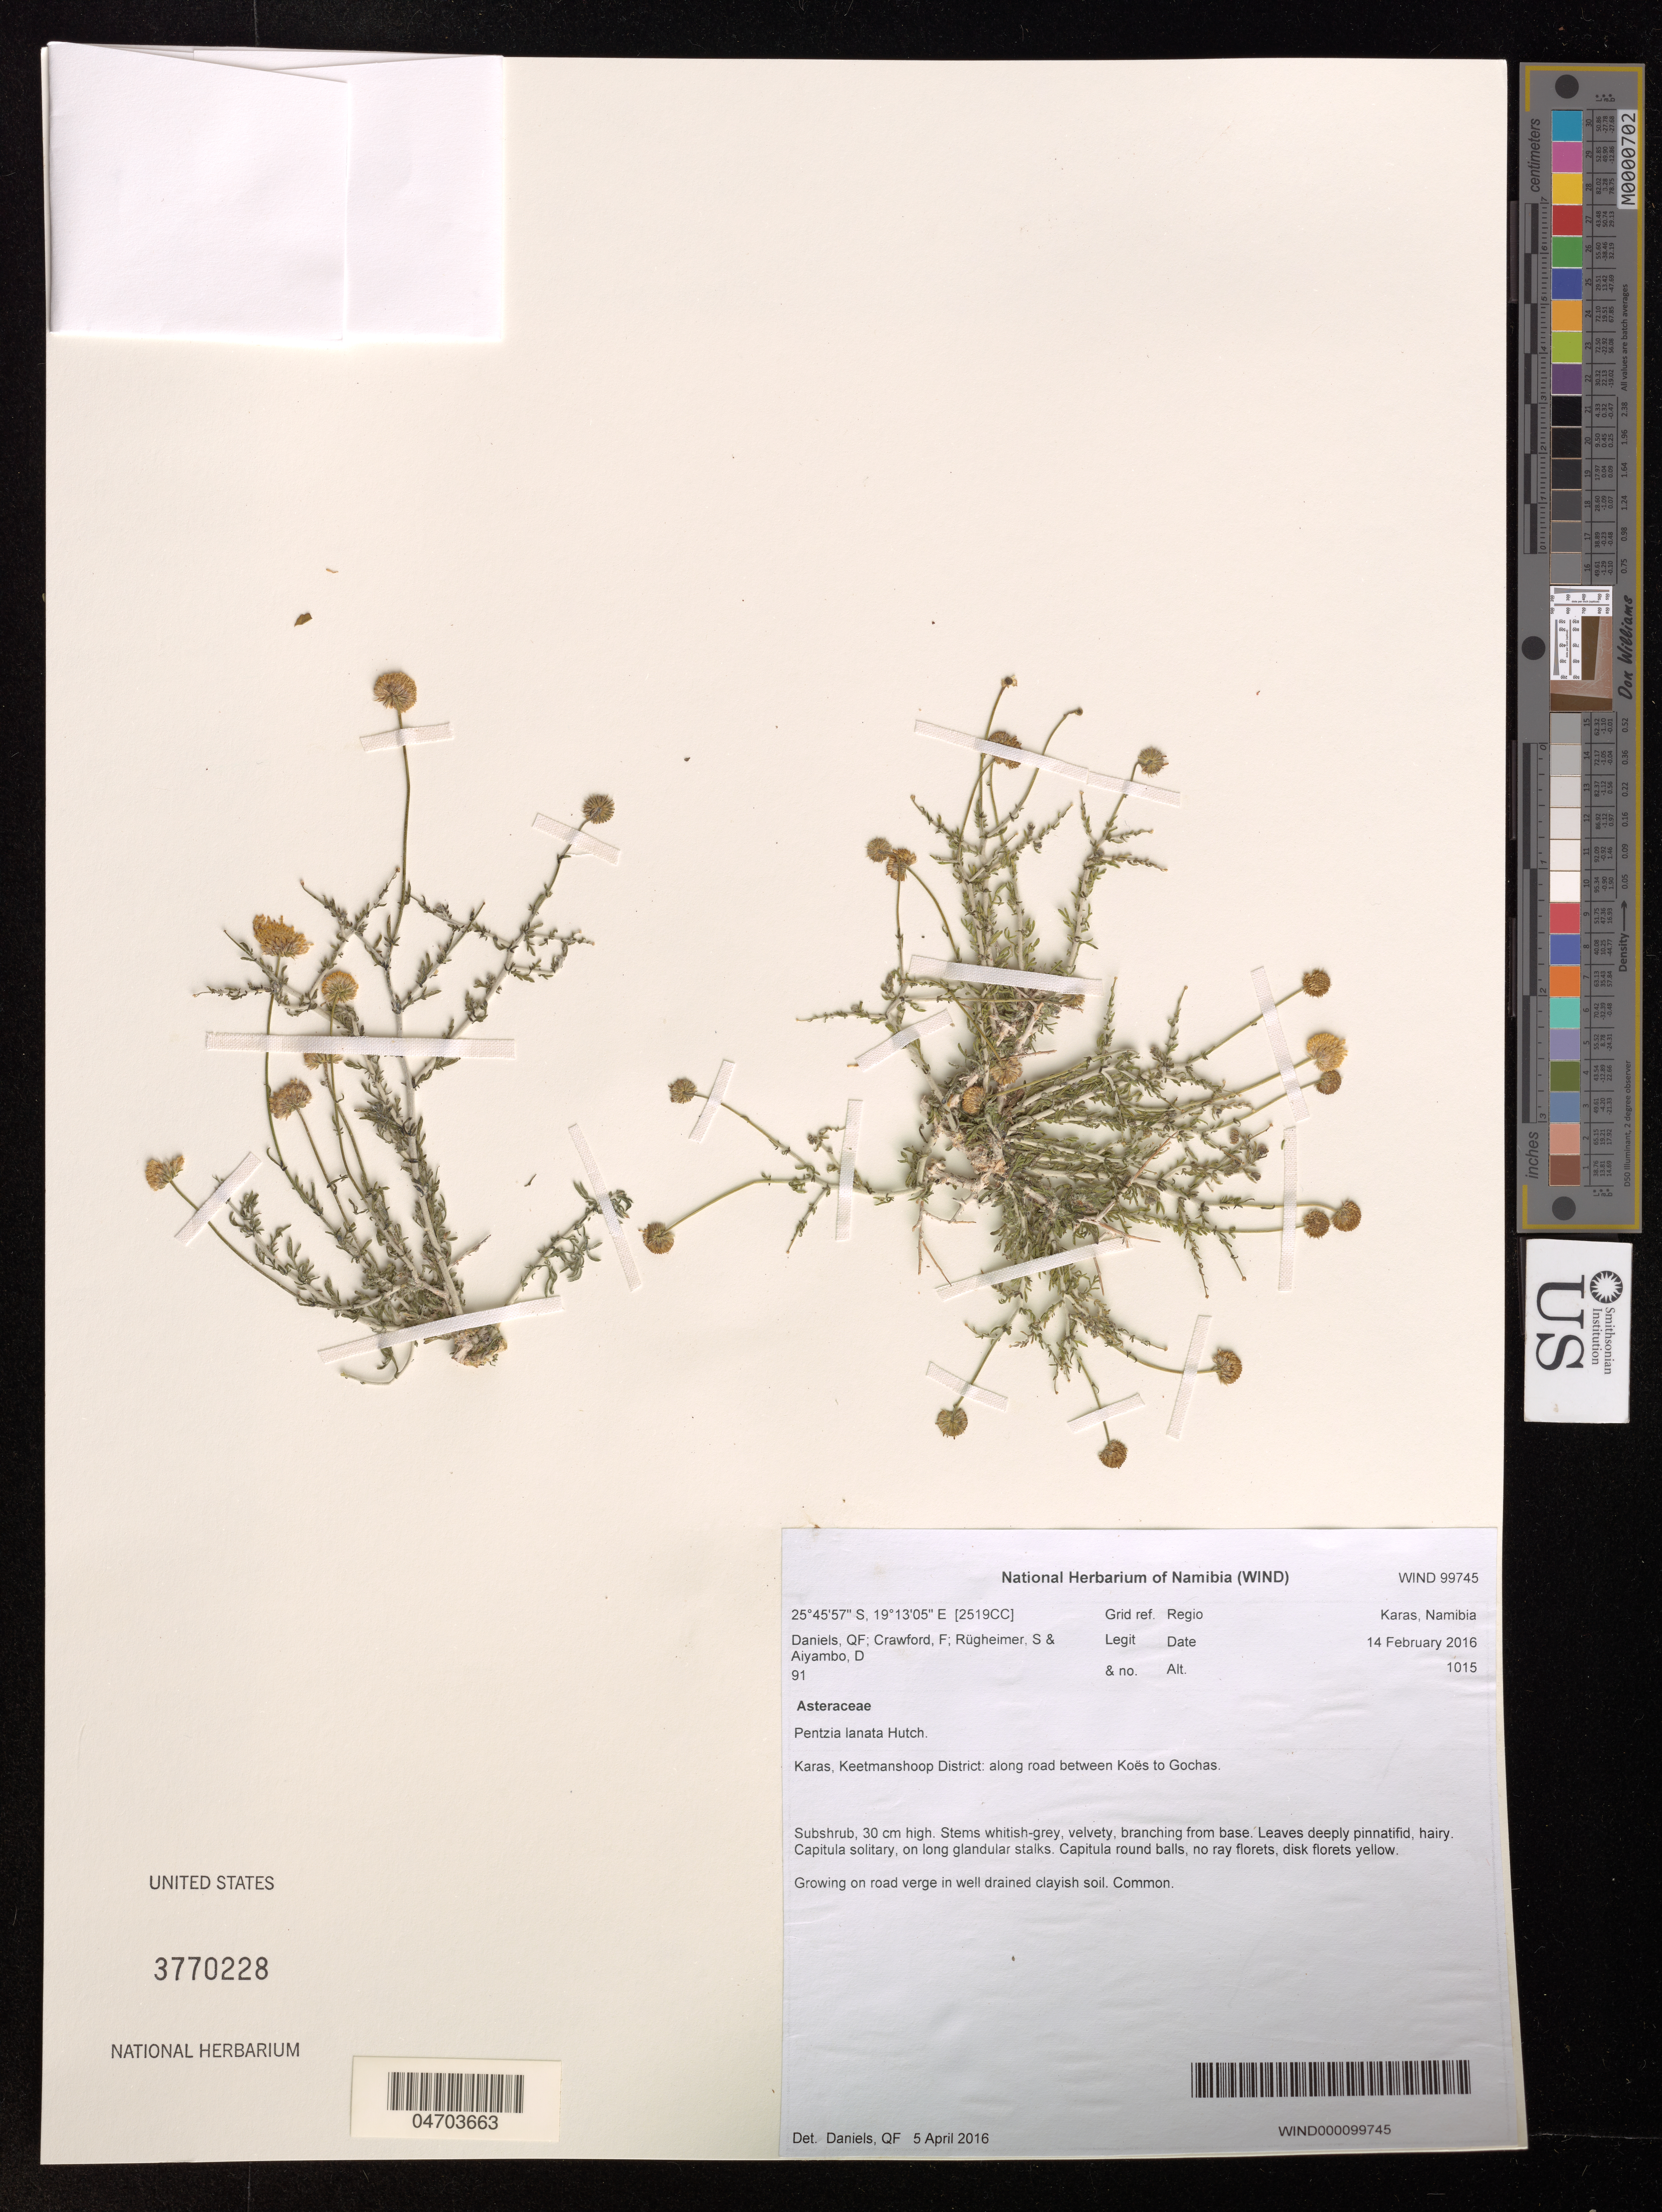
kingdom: Plantae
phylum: Tracheophyta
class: Magnoliopsida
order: Asterales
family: Asteraceae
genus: Pentzia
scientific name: Pentzia lanata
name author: Hutch.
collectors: Q. Daniels, F. Crawford, S. Rugheimer & D. Aiyambo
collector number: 91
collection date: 2016-02-14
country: Namibia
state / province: Karas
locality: [2519CC] Grid. ref. Keetmanshoop District: along road between Koës to Gochas.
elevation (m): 1015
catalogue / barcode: US 3770228